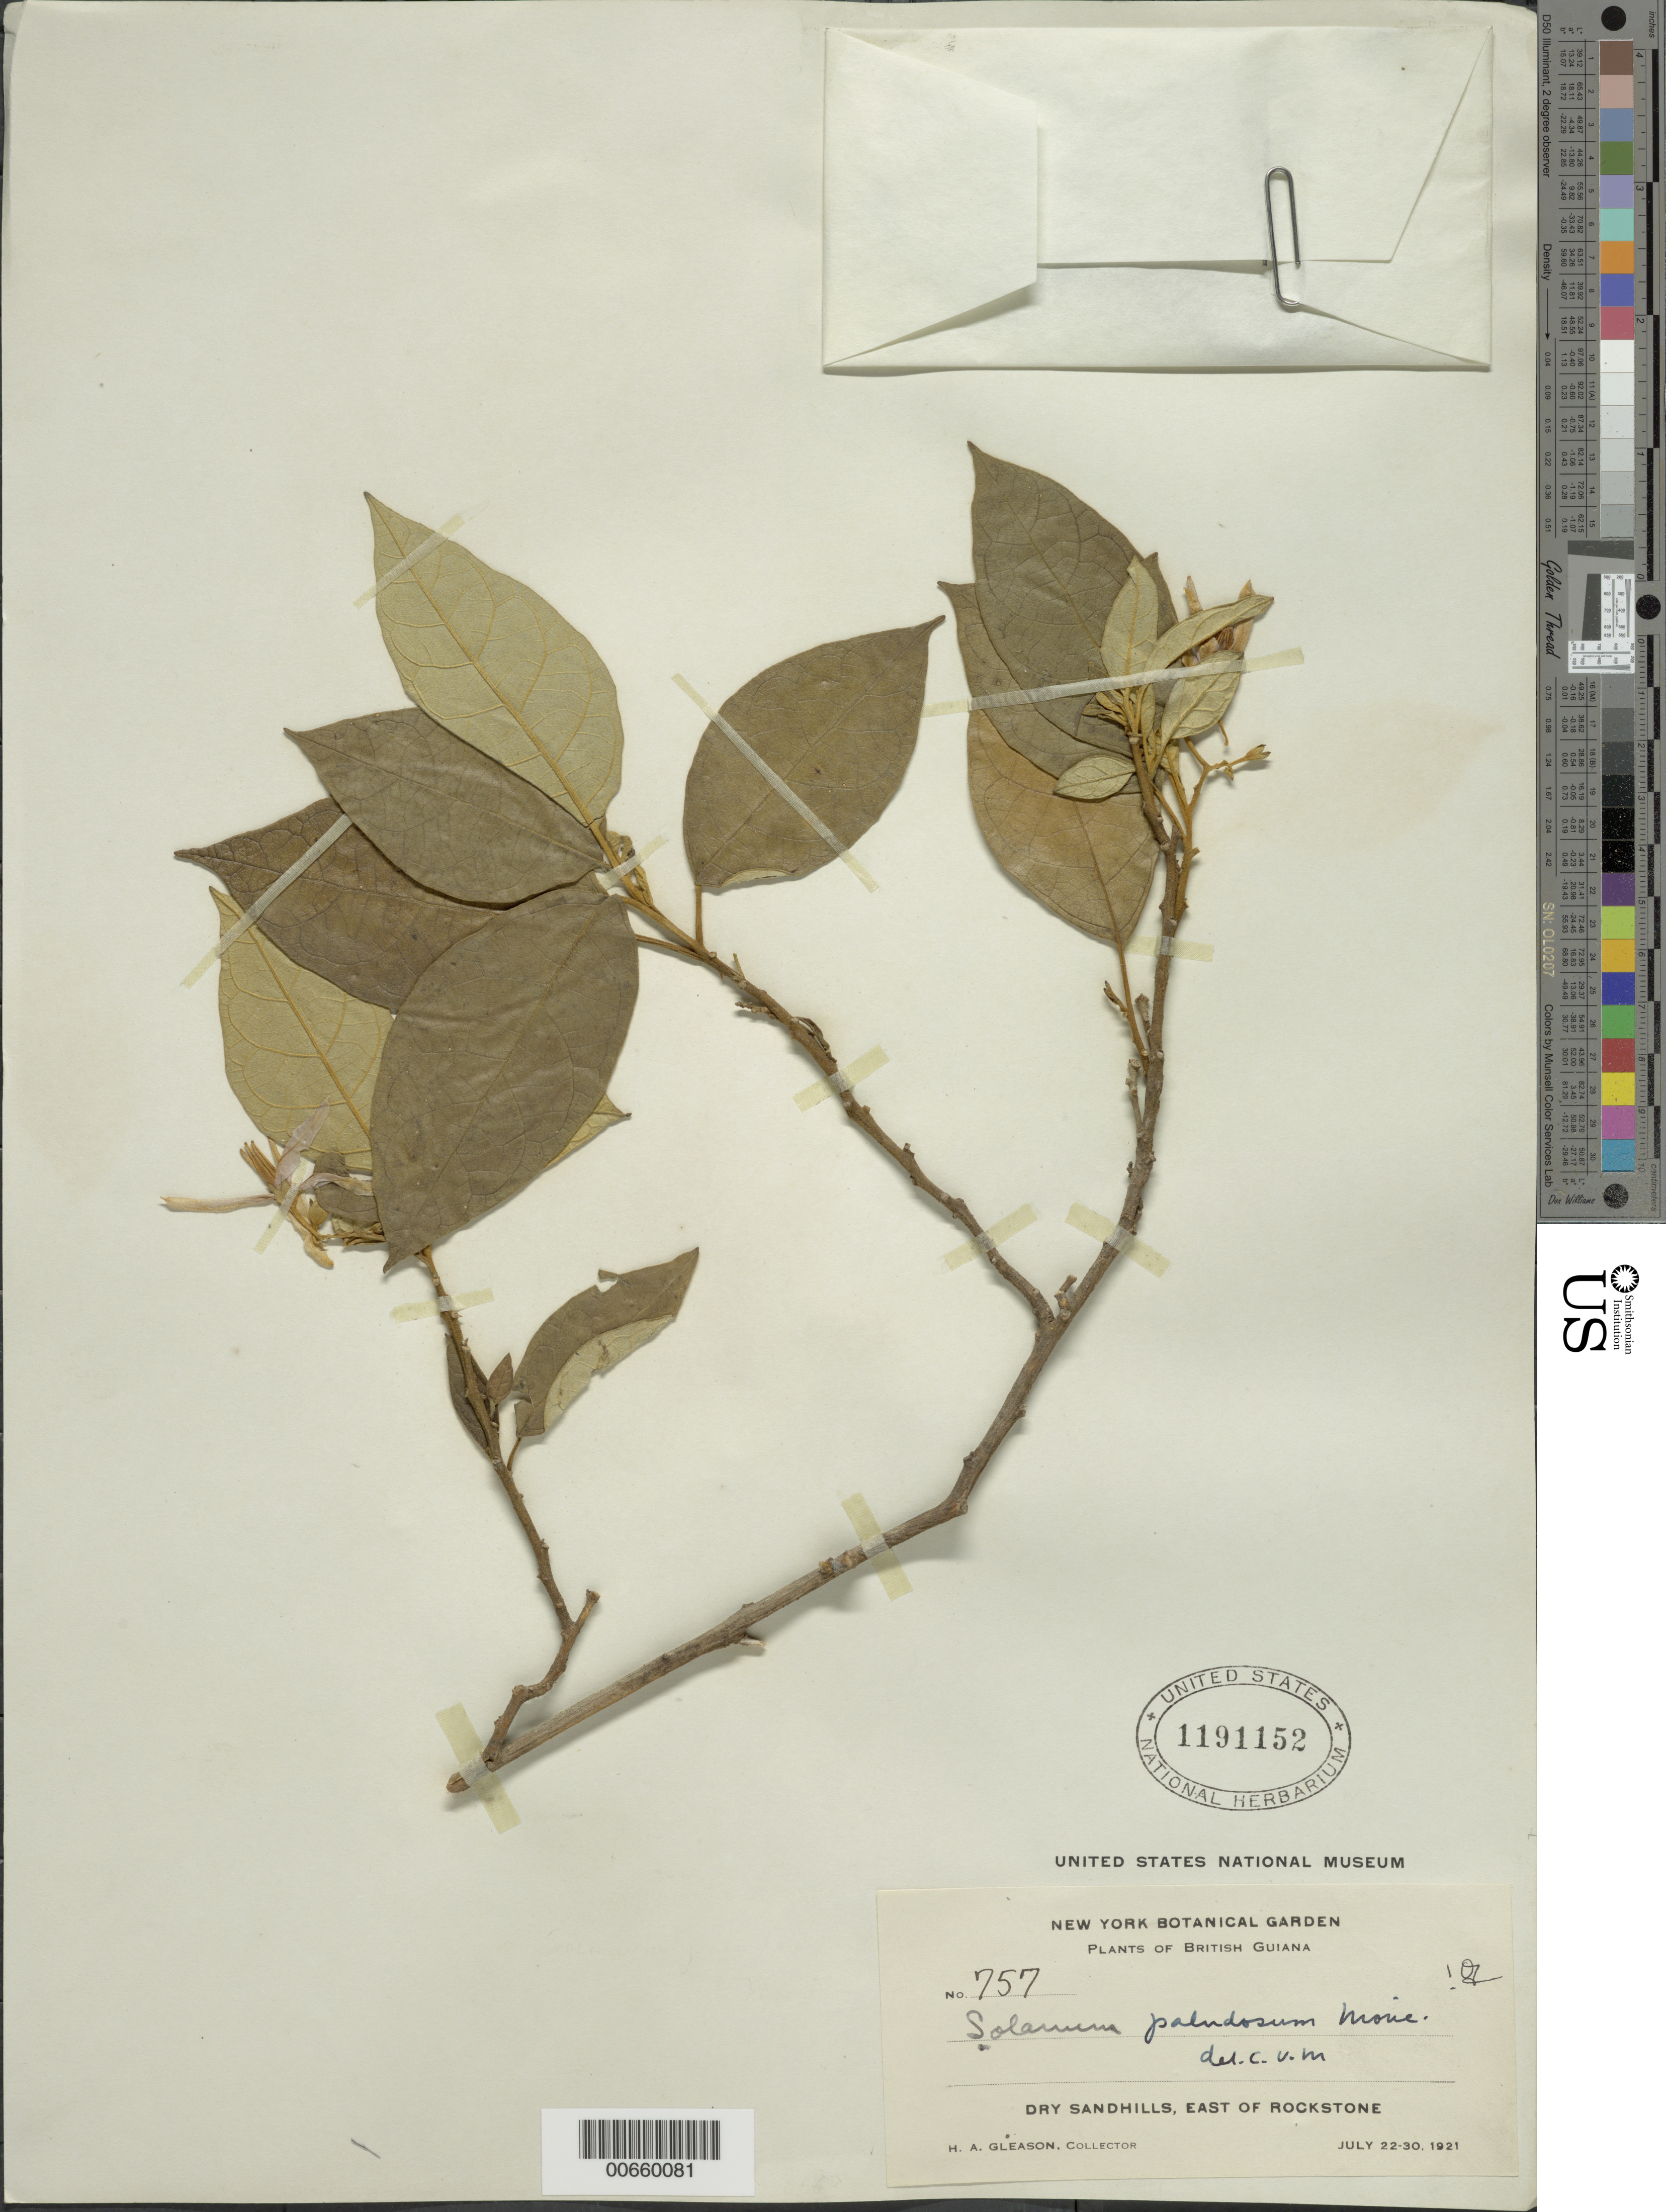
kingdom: Plantae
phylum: Tracheophyta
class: Magnoliopsida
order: Solanales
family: Solanaceae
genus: Solanum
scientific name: Solanum paludosum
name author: Moric.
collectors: H. A. Gleason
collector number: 757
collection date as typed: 7 Jul 1921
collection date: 1921-07-07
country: Guyana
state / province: U. Demerara-Berbice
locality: Rockstone, E. of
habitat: Dry sandhills.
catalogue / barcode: US 1191152